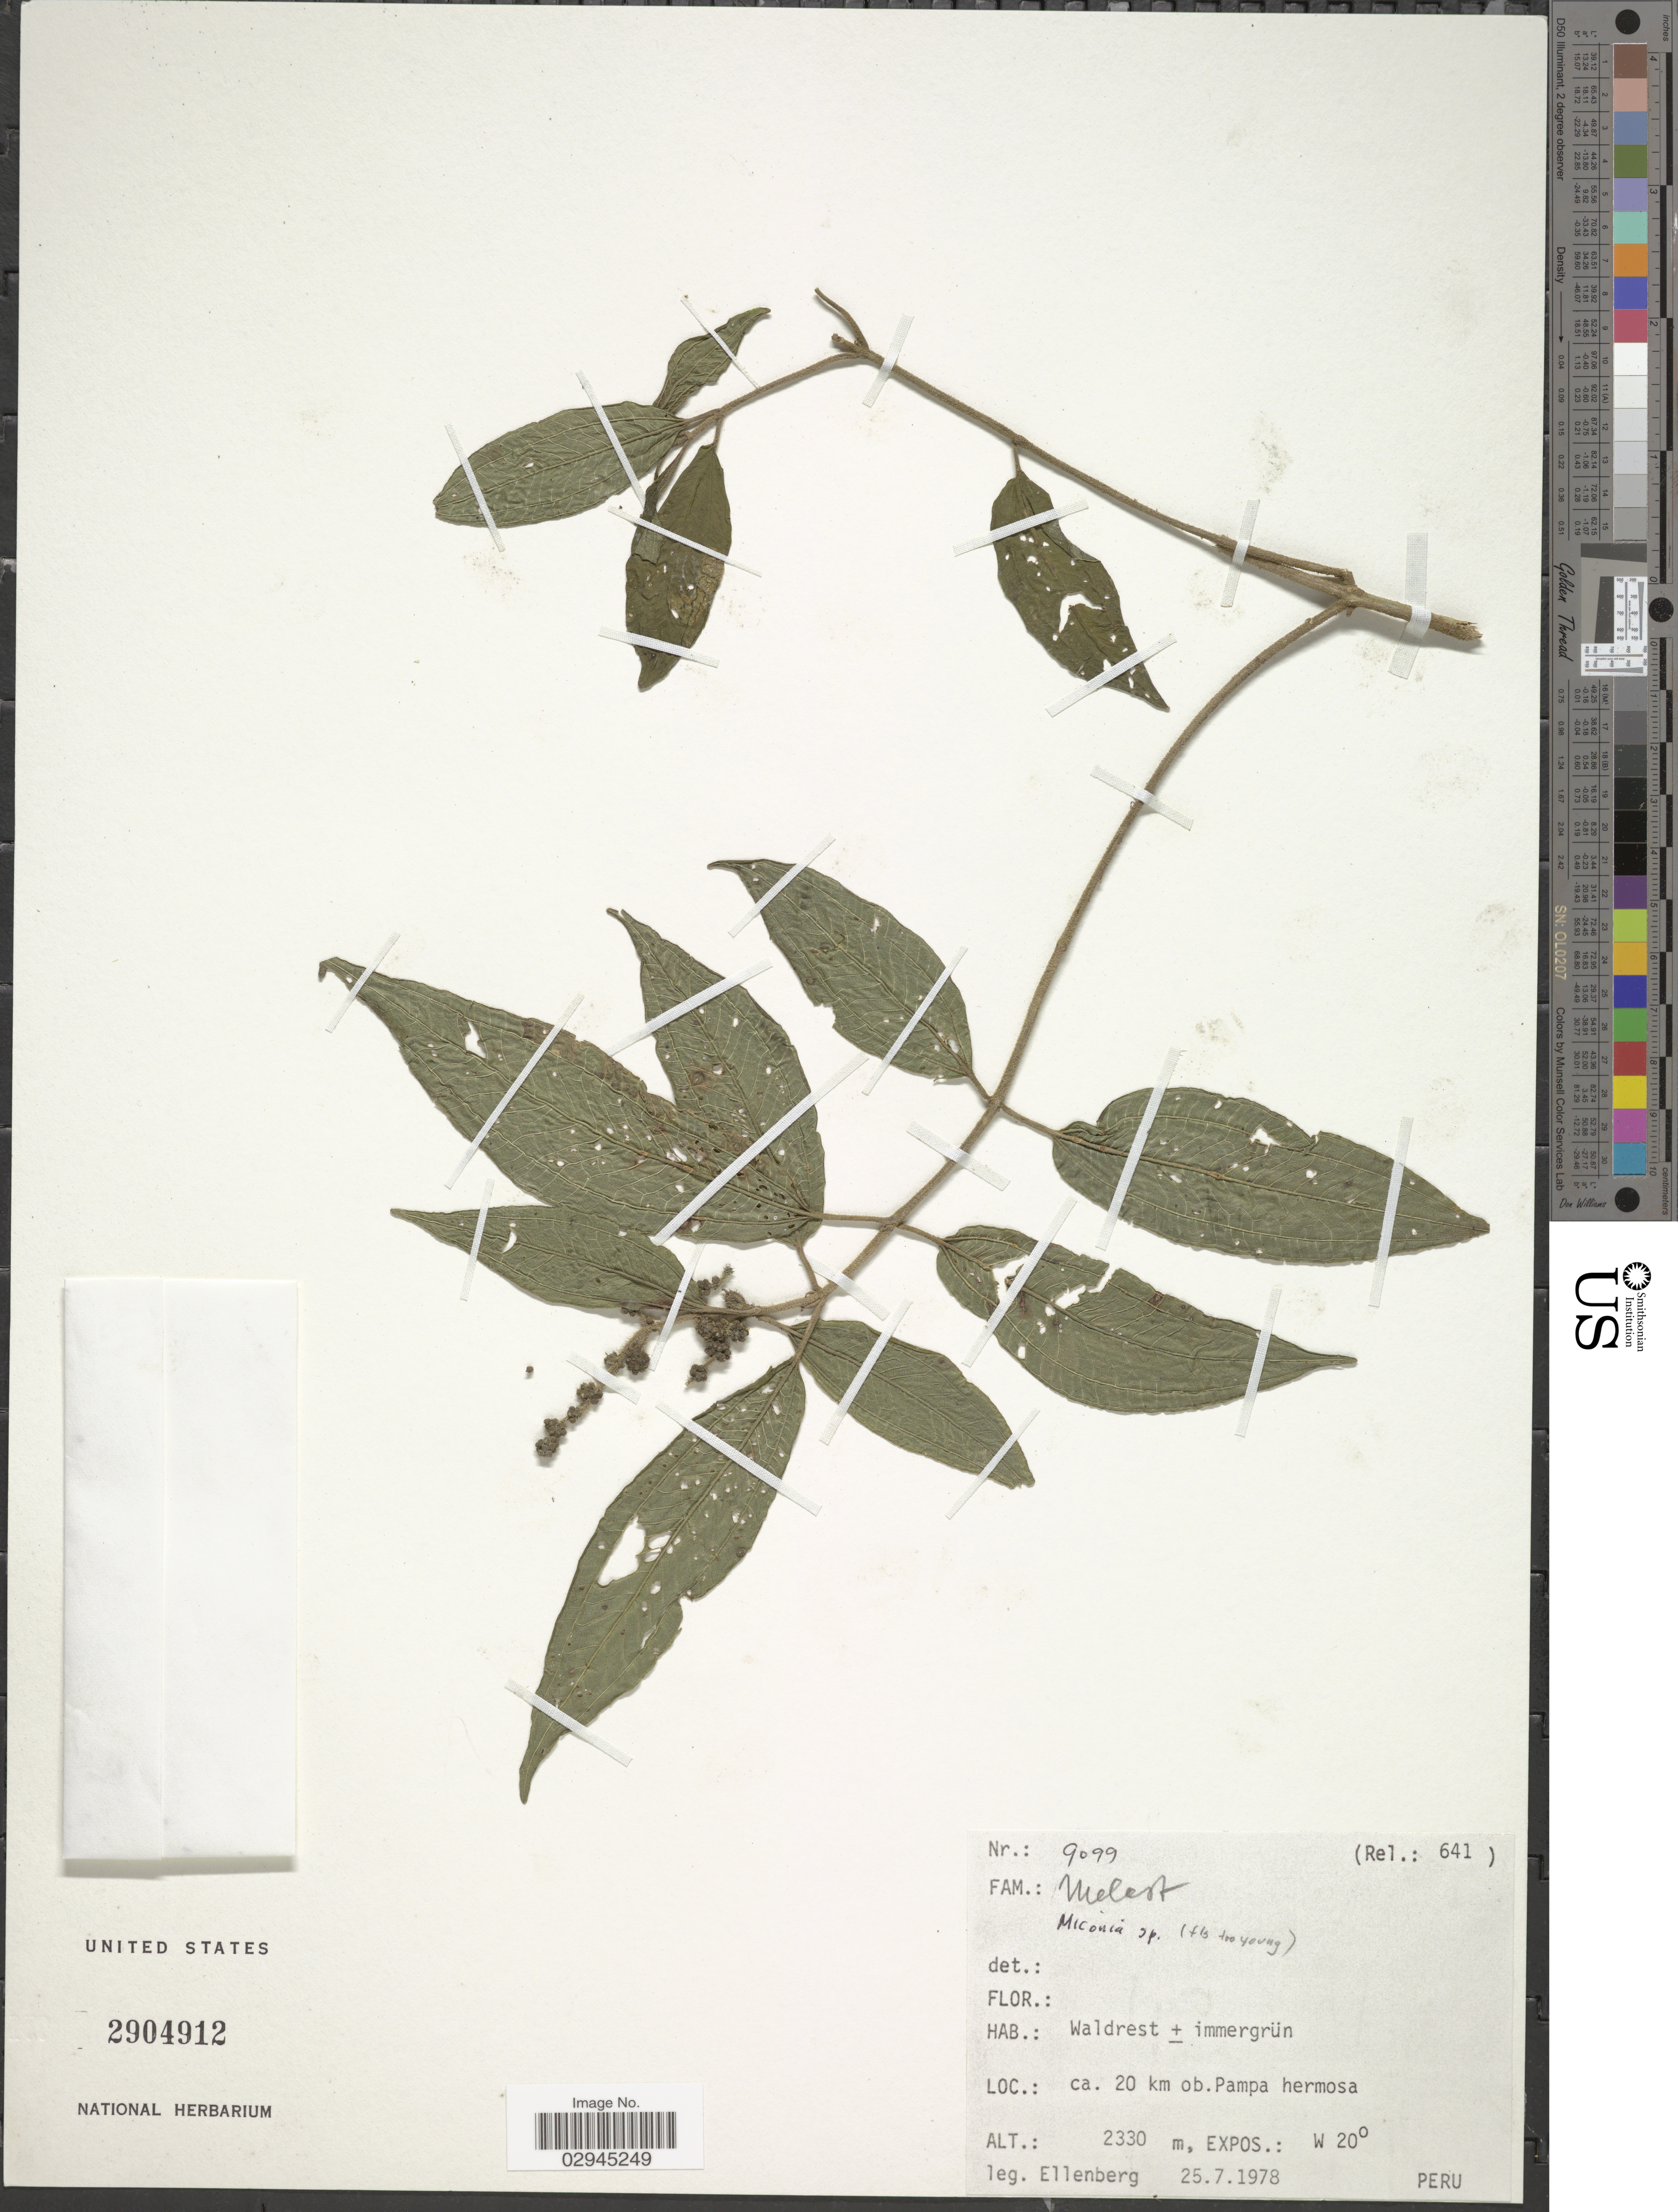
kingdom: Plantae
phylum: Tracheophyta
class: Magnoliopsida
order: Myrtales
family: Melastomataceae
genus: Miconia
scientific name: Miconia sp.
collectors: Ellenberg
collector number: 9099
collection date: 1978-07-25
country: Peru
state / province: Junín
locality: Ca. 20 km ob. Pampa hermosa.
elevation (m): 2330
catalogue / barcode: US 2904912